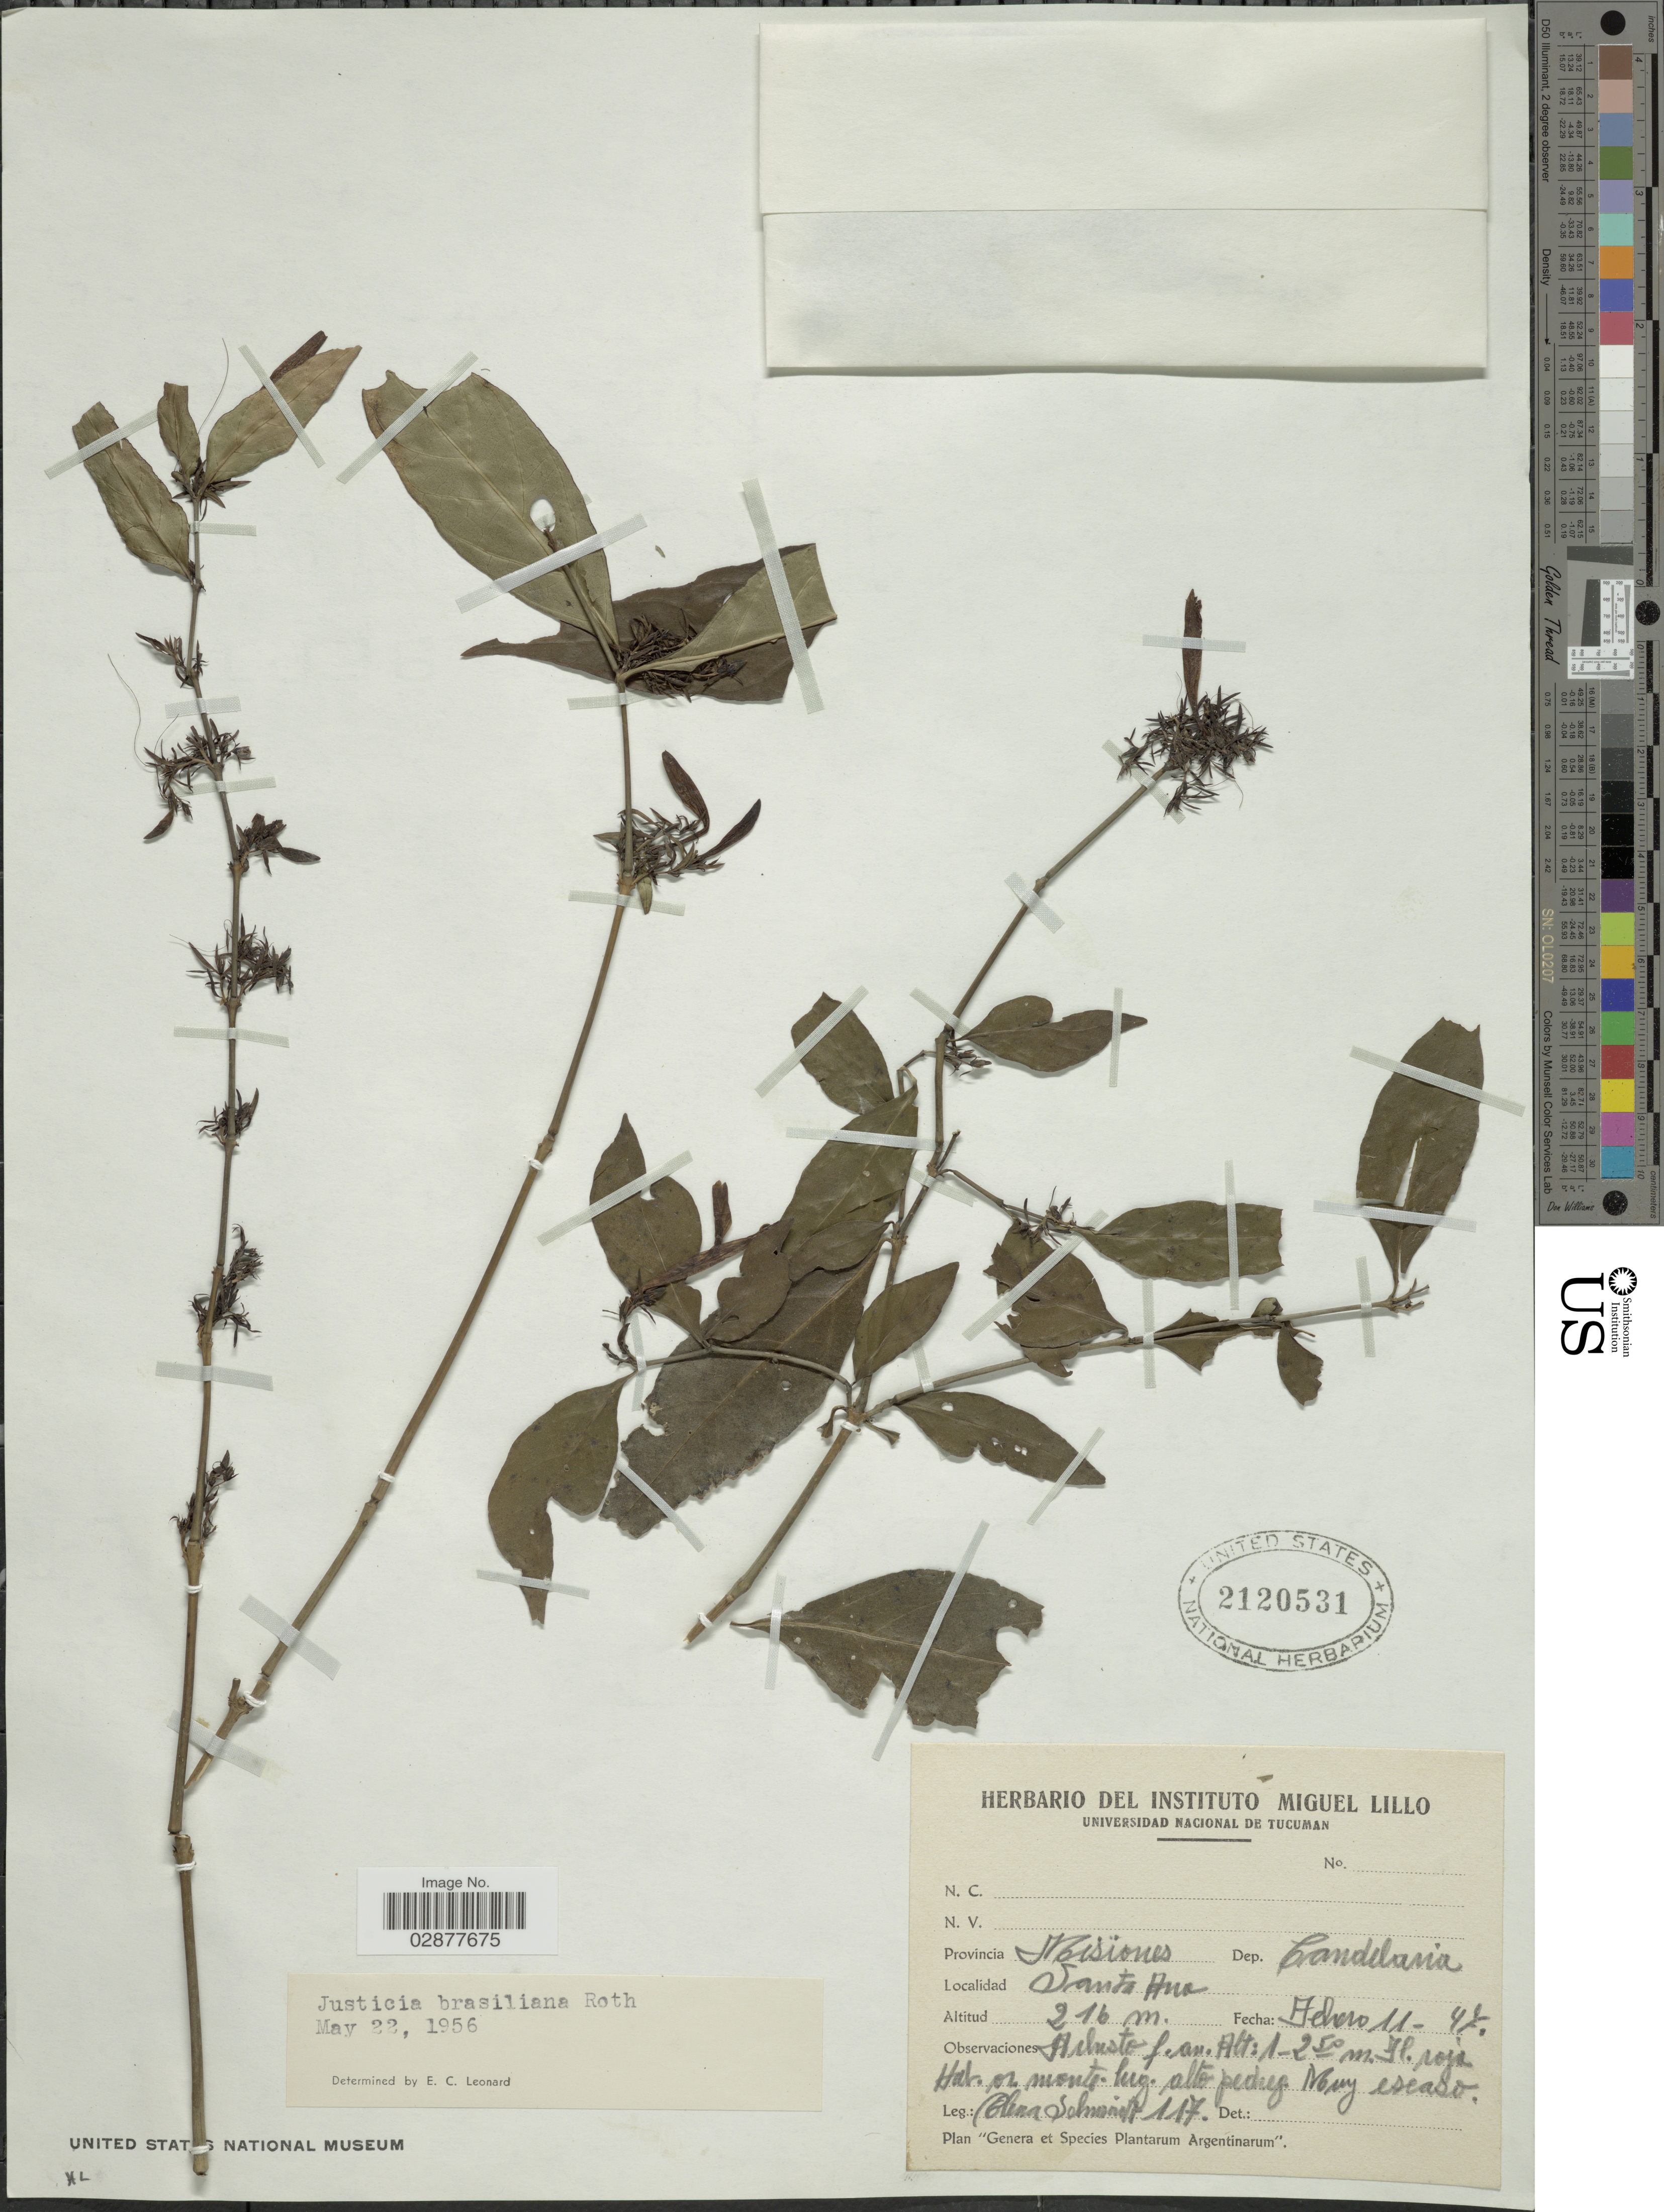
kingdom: Plantae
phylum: Tracheophyta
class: Magnoliopsida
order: Lamiales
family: Acanthaceae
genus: Justicia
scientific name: Justicia brasiliana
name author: Roth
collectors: E. Schmidt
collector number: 117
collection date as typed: Transcribed d/m/y: 11/2/47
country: Argentina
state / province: Misiones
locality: Provincia Misiones, Dep. Candelaria, Santa Ana.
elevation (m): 216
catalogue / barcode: US 2120531